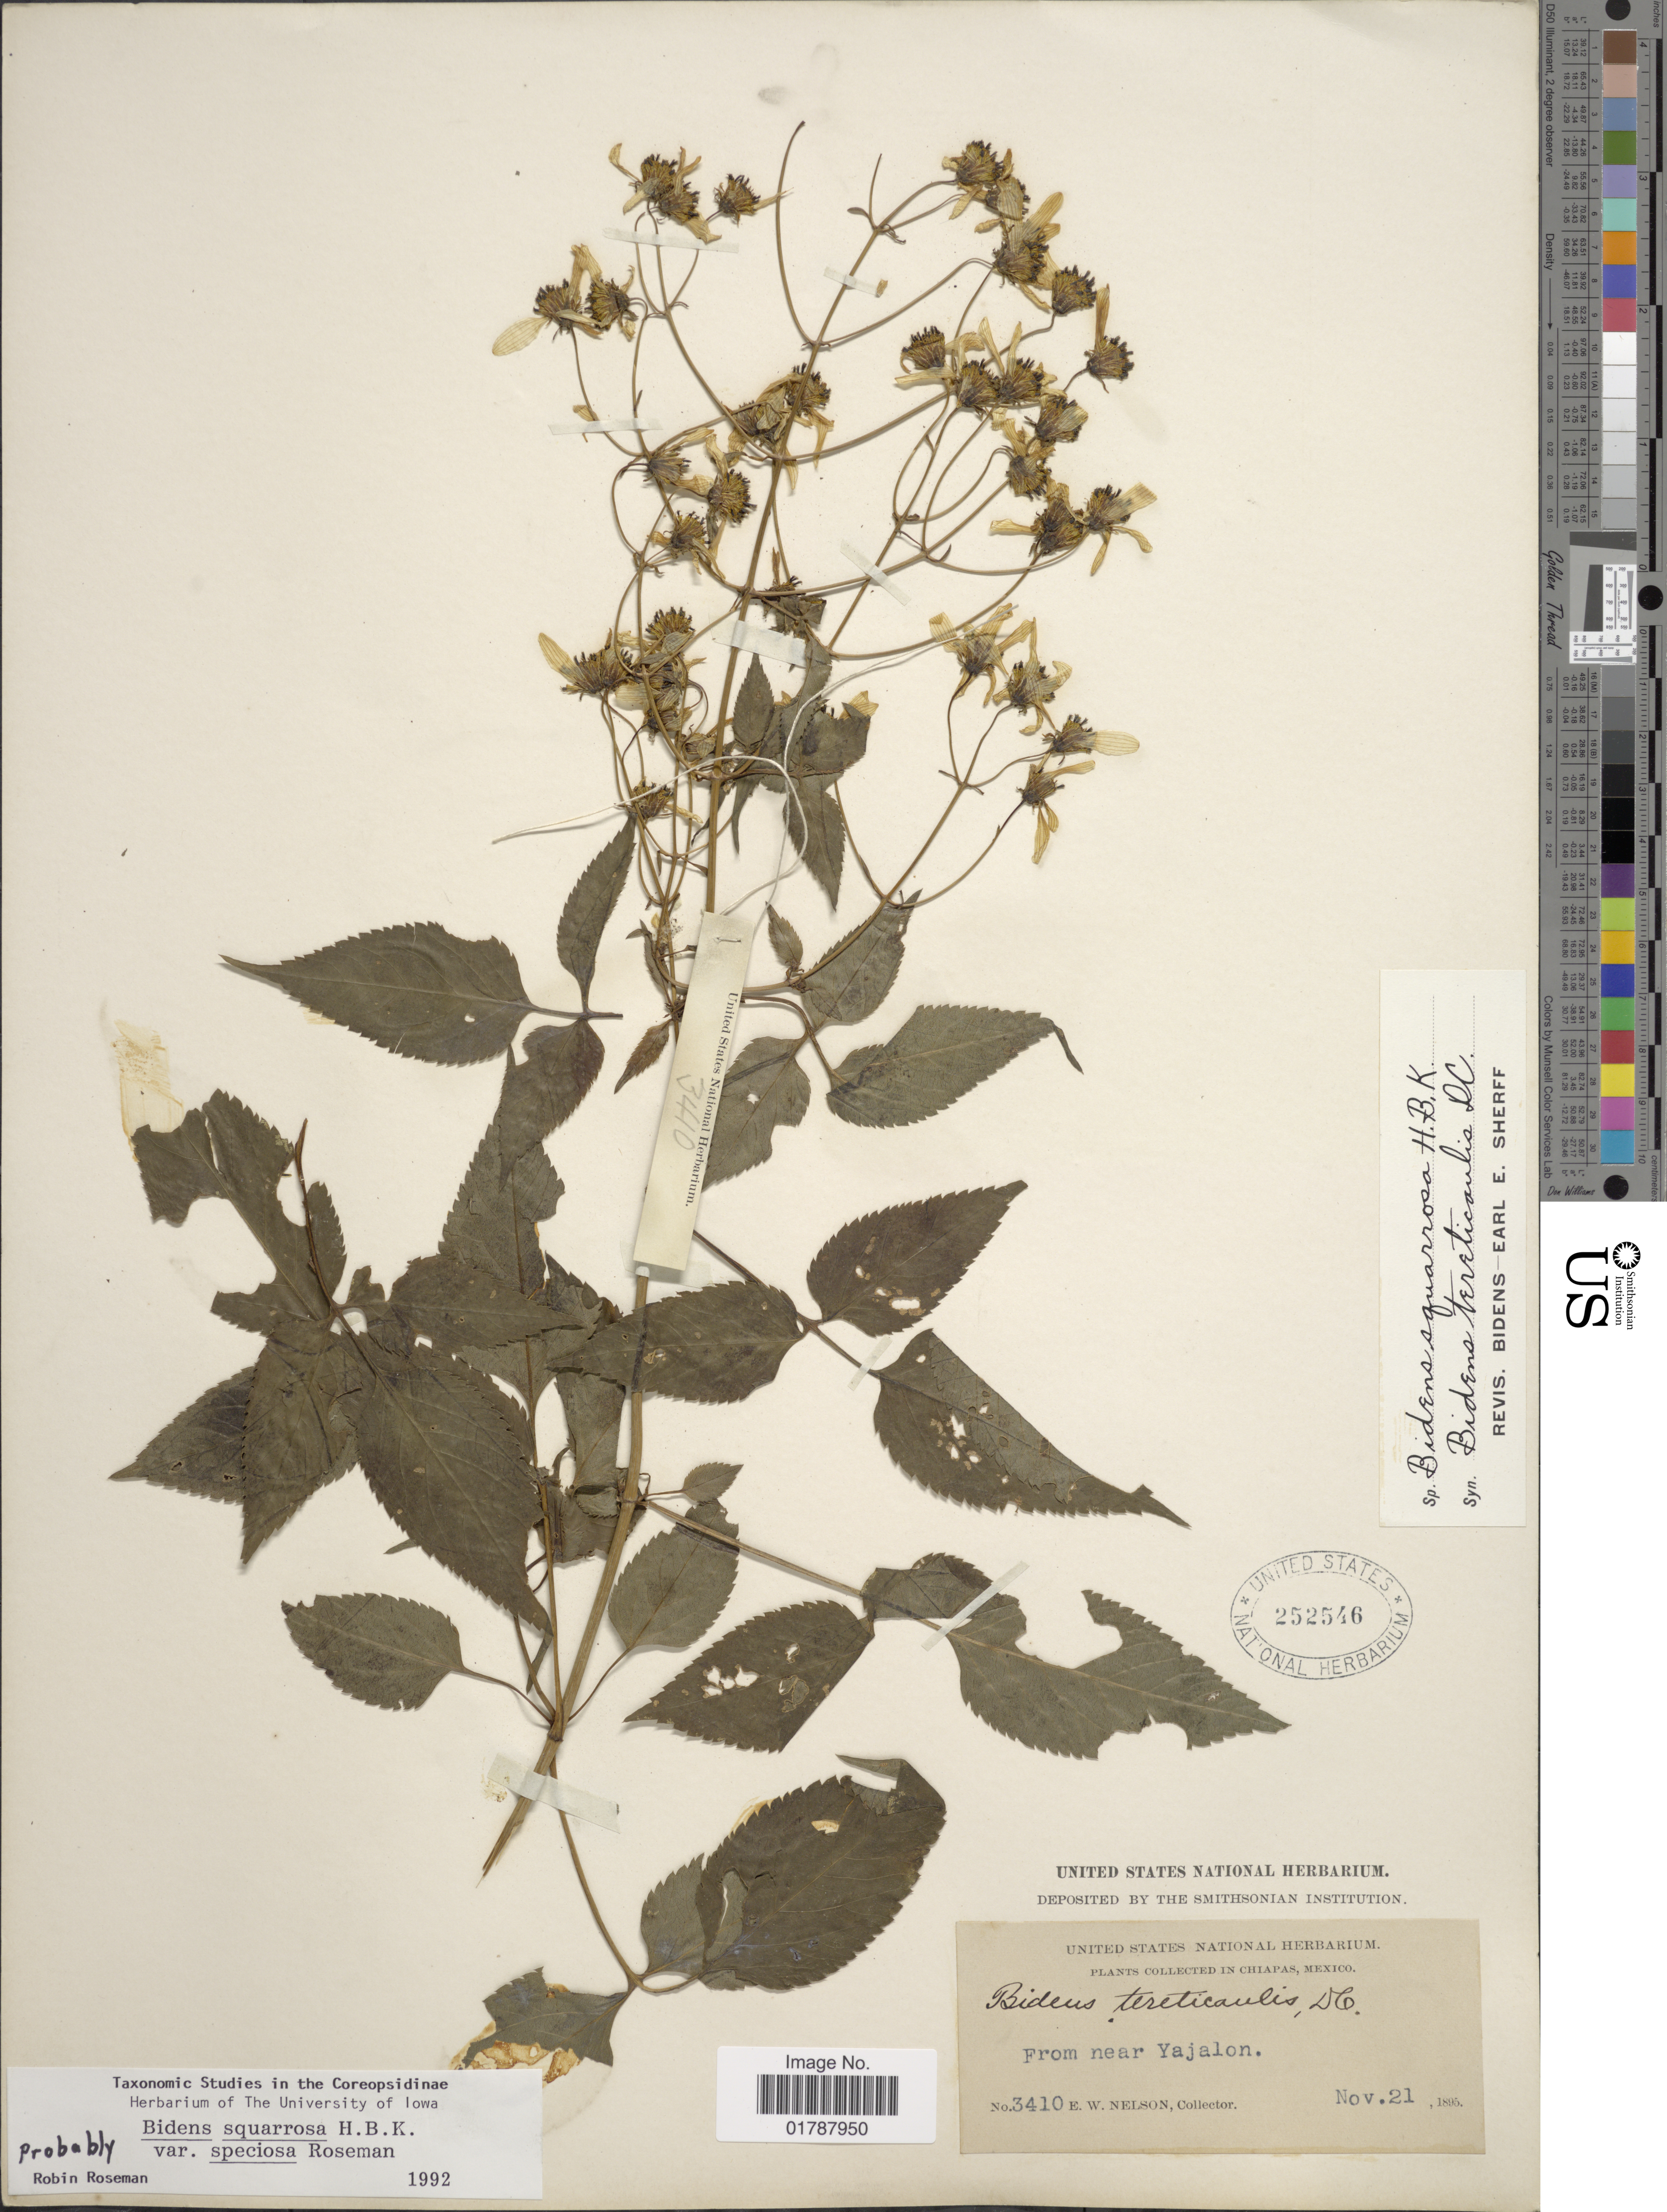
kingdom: Plantae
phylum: Tracheophyta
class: Magnoliopsida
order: Asterales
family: Asteraceae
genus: Bidens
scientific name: Bidens squarrosa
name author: Kunth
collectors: E. W. Nelson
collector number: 3410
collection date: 1895-11-21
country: Mexico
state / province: Chiapas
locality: In Chiapas, Mexico, From near Yajalon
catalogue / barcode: US 252546